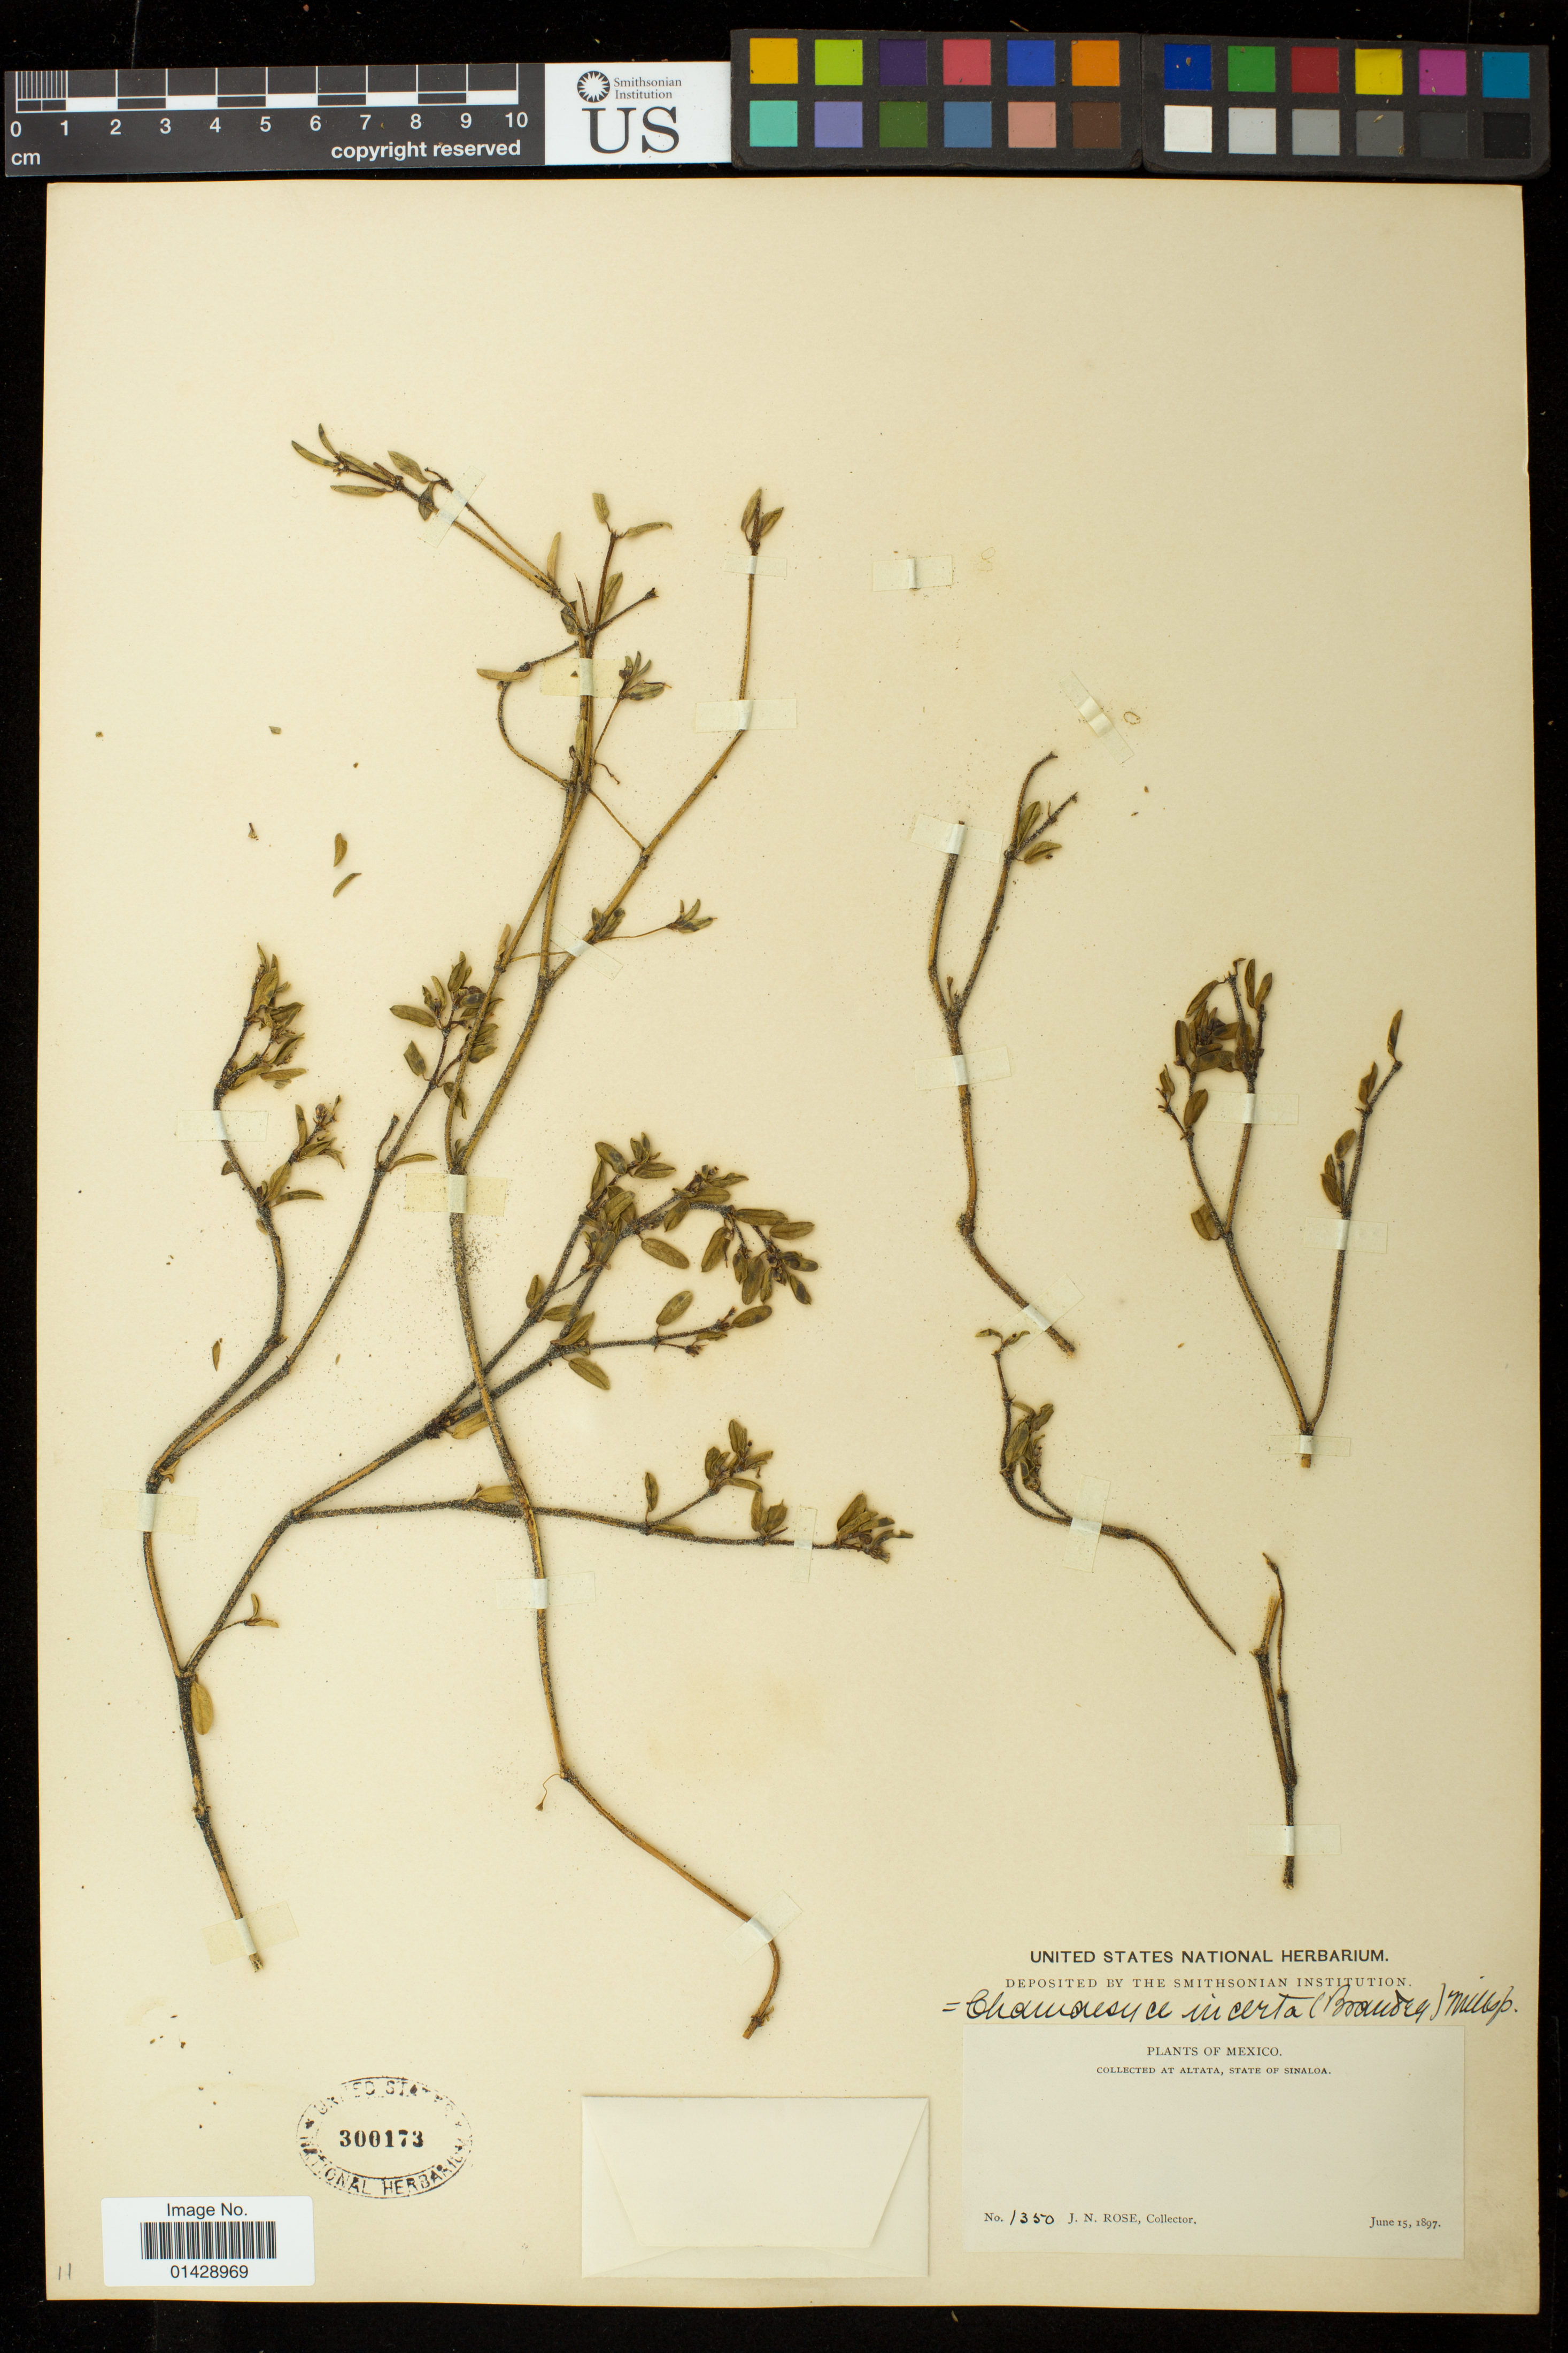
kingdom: Plantae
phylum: Tracheophyta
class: Magnoliopsida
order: Malpighiales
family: Euphorbiaceae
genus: Euphorbia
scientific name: Euphorbia incerta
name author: Brandegee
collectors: J. N. Rose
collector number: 1350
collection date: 1897-06-15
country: Mexico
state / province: Sinaloa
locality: Altata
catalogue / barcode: US 300173